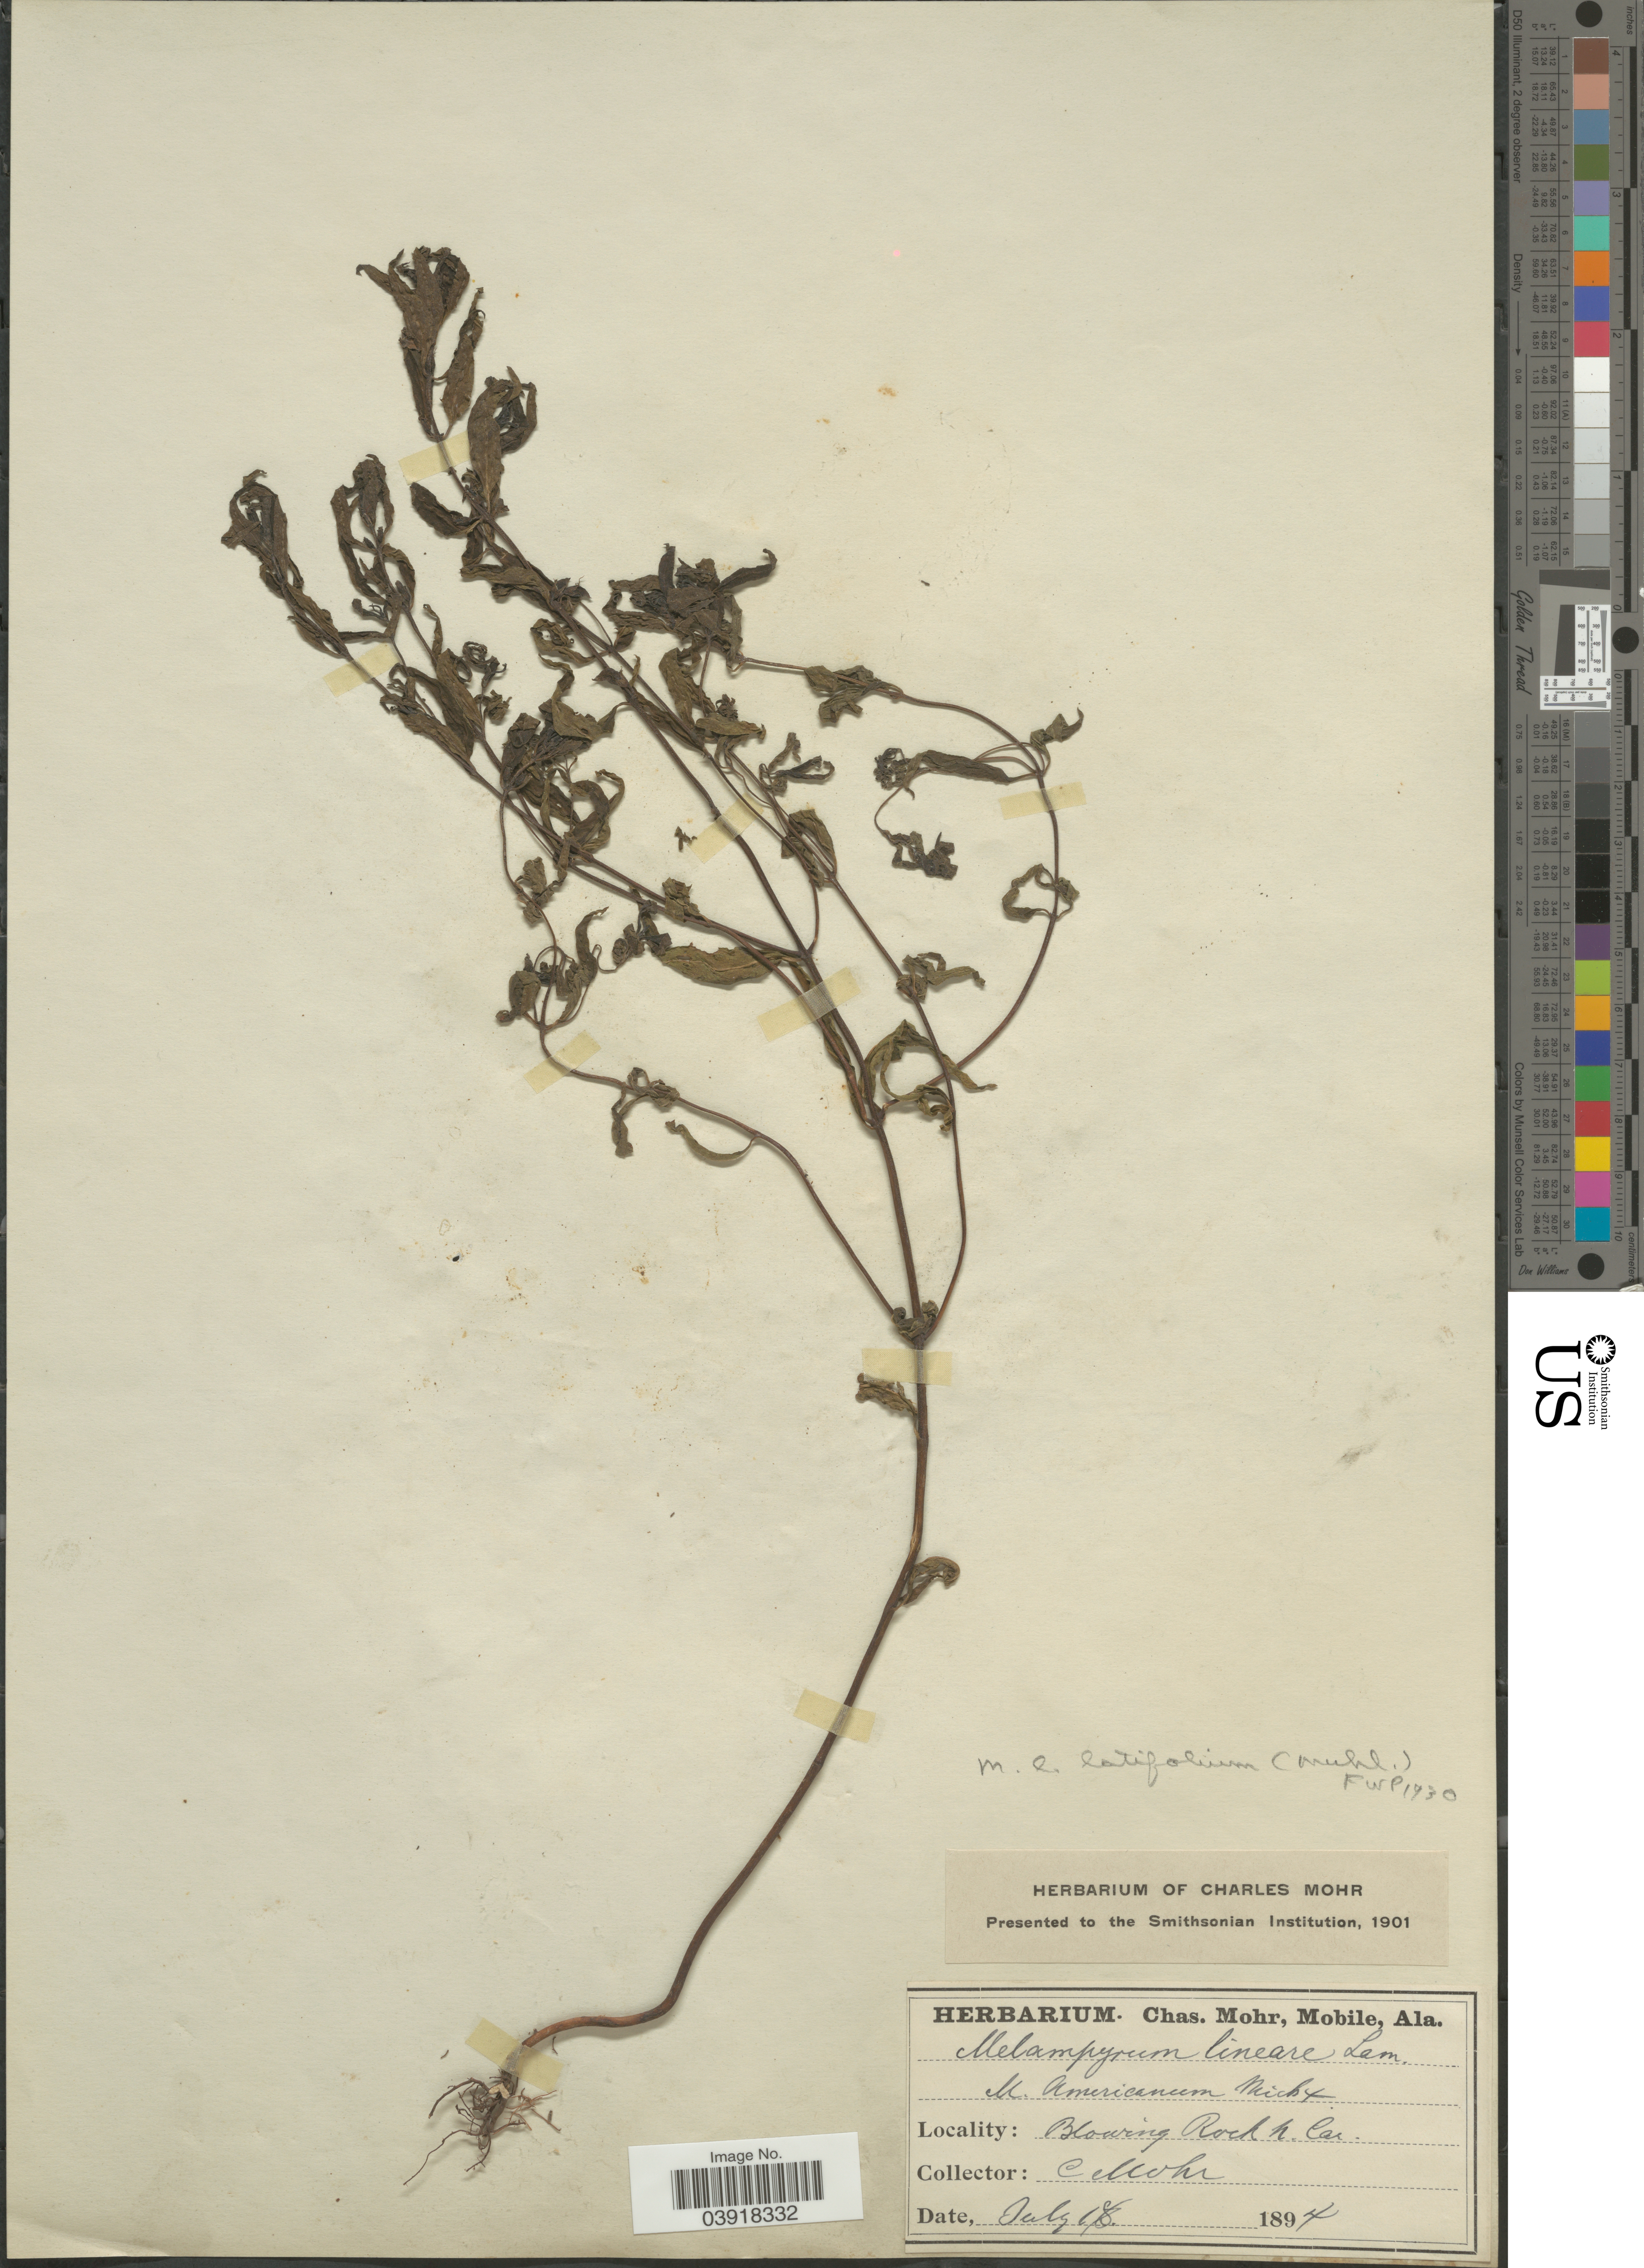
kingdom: Plantae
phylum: Tracheophyta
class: Magnoliopsida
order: Lamiales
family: Orobanchaceae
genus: Melampyrum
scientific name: Melampyrum lineare var. latifolium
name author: (Muhl.) P. Beauv.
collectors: Mohr, C. T. (herbarium)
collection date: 1894-07-17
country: United States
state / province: North Carolina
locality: Blowing Rock.